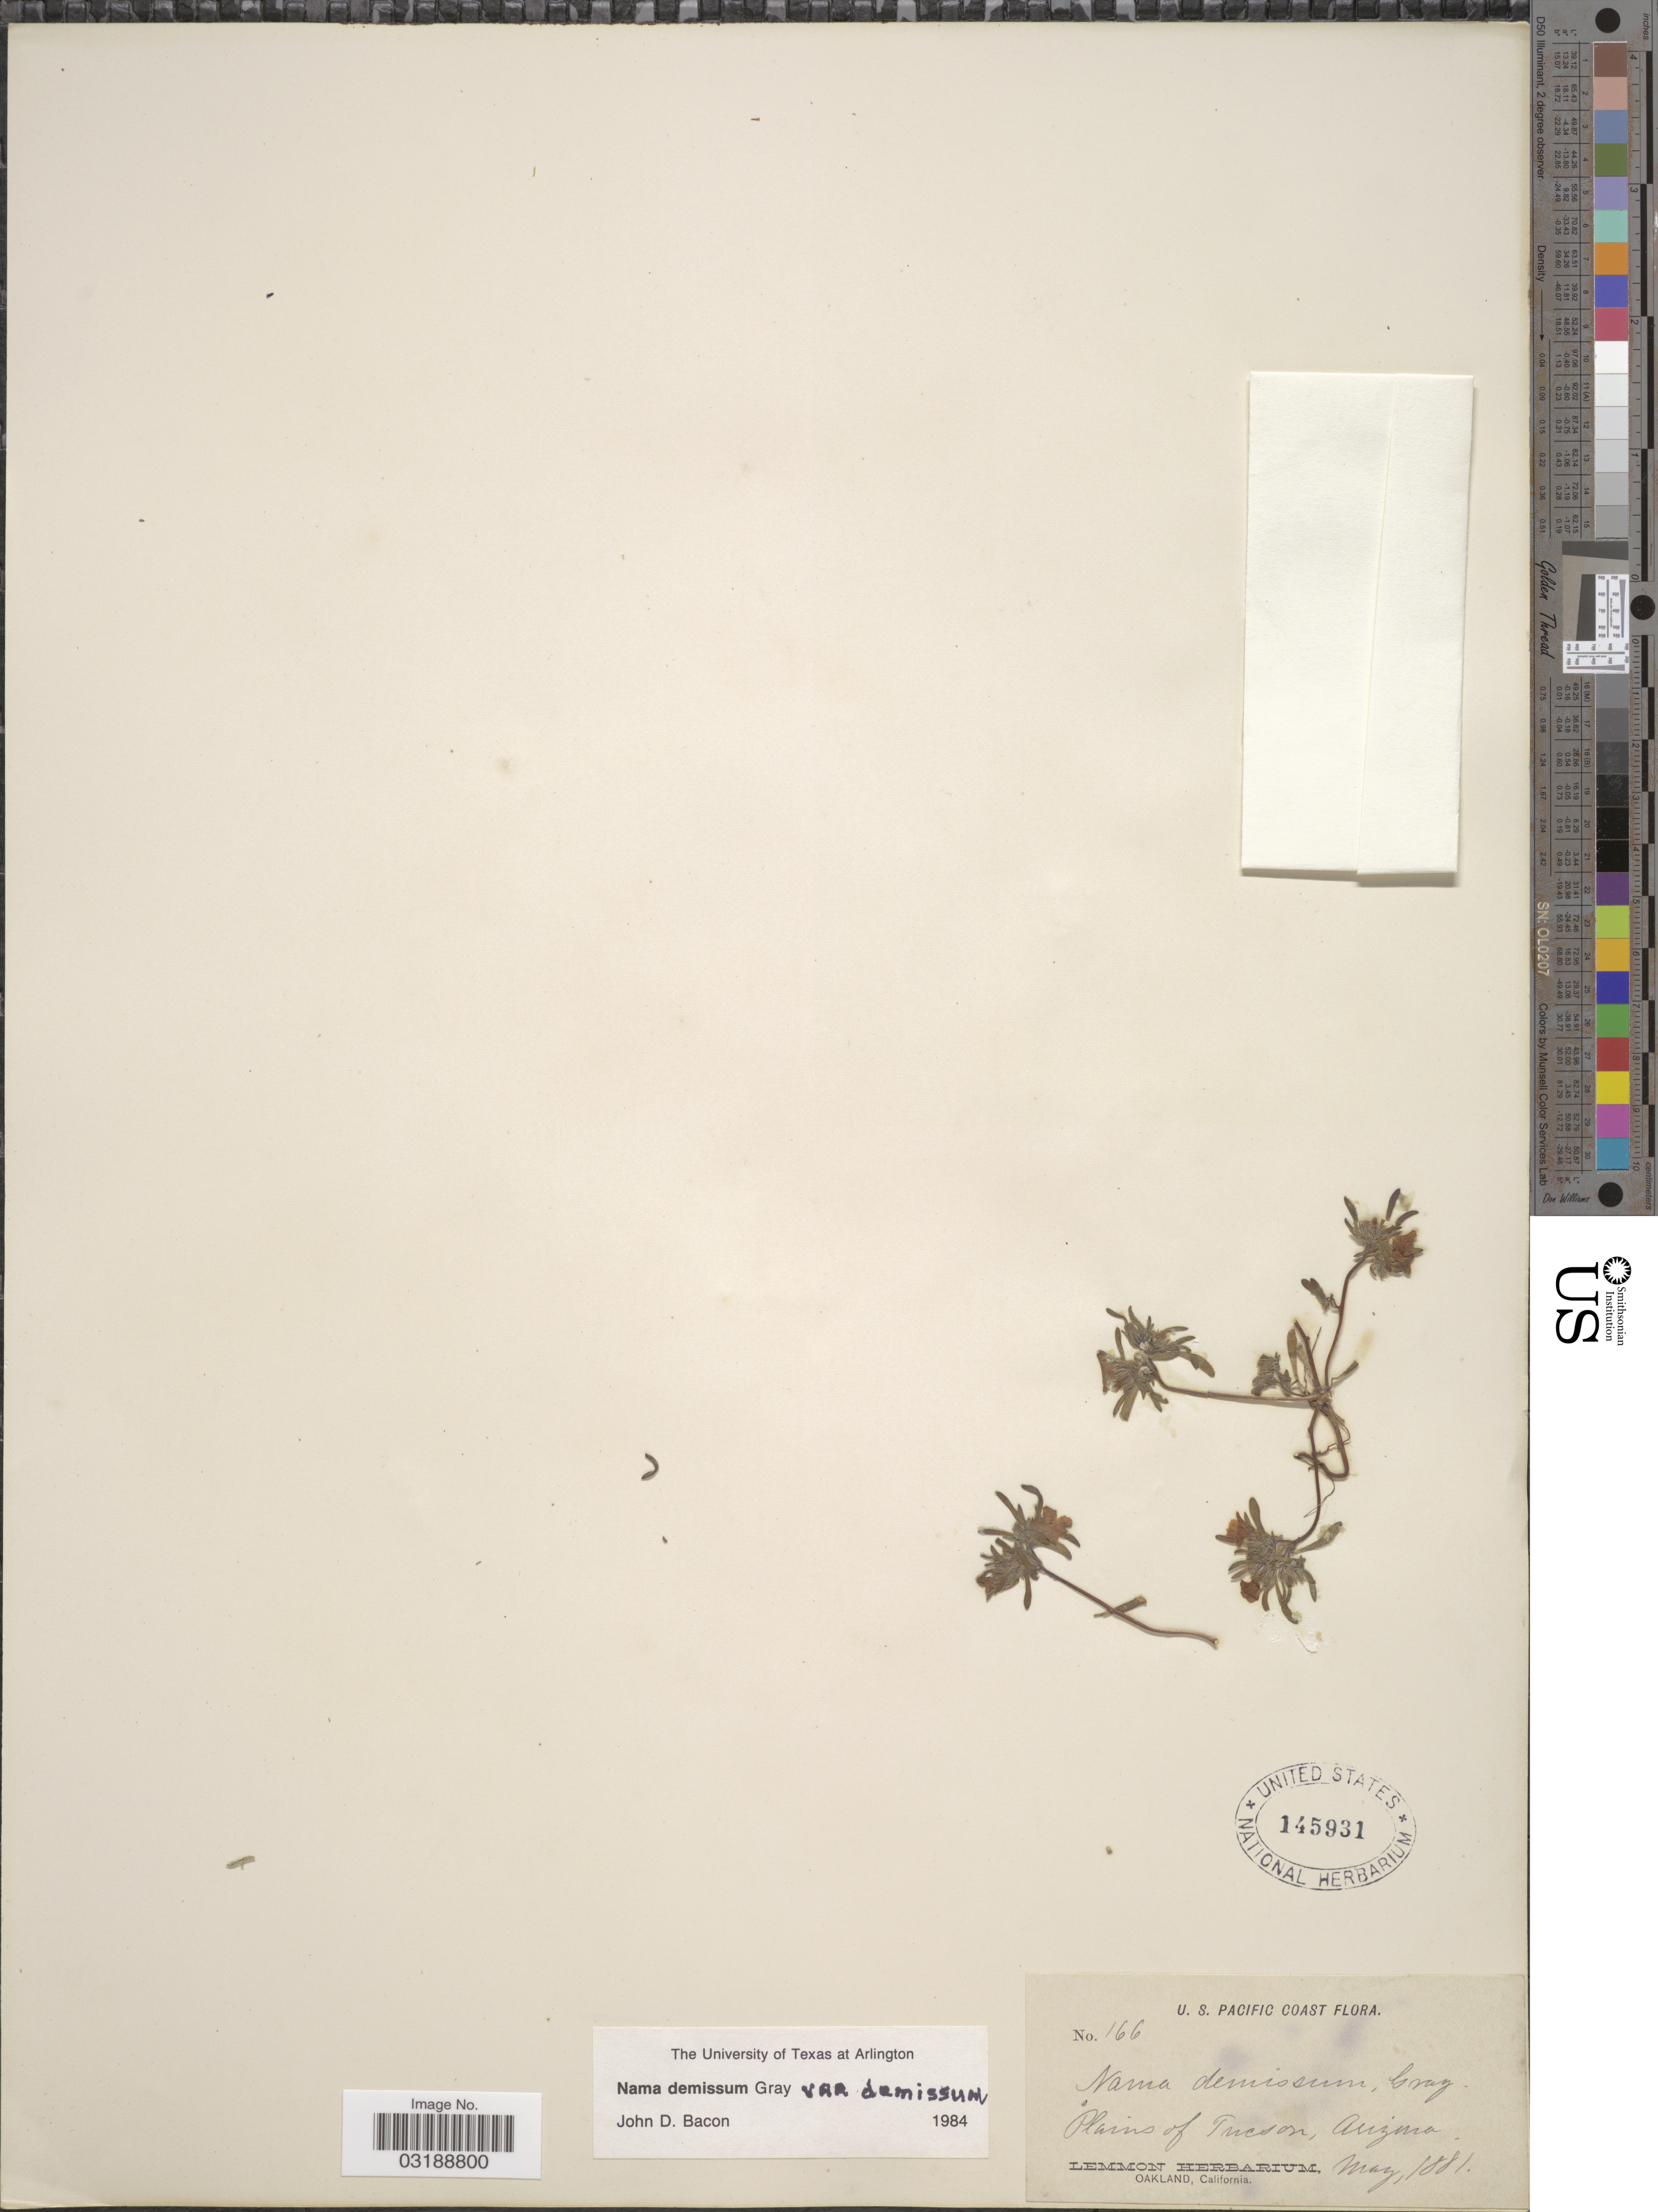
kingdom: Plantae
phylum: Tracheophyta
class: Magnoliopsida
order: Boraginales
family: Namaceae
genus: Nama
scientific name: Nama demissa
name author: A. Gray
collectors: ex herb. Lemmon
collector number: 166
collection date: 1881-05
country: United States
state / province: Arizona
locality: U.S. Pacific Coast. Plains of Tucson.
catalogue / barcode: US 145931